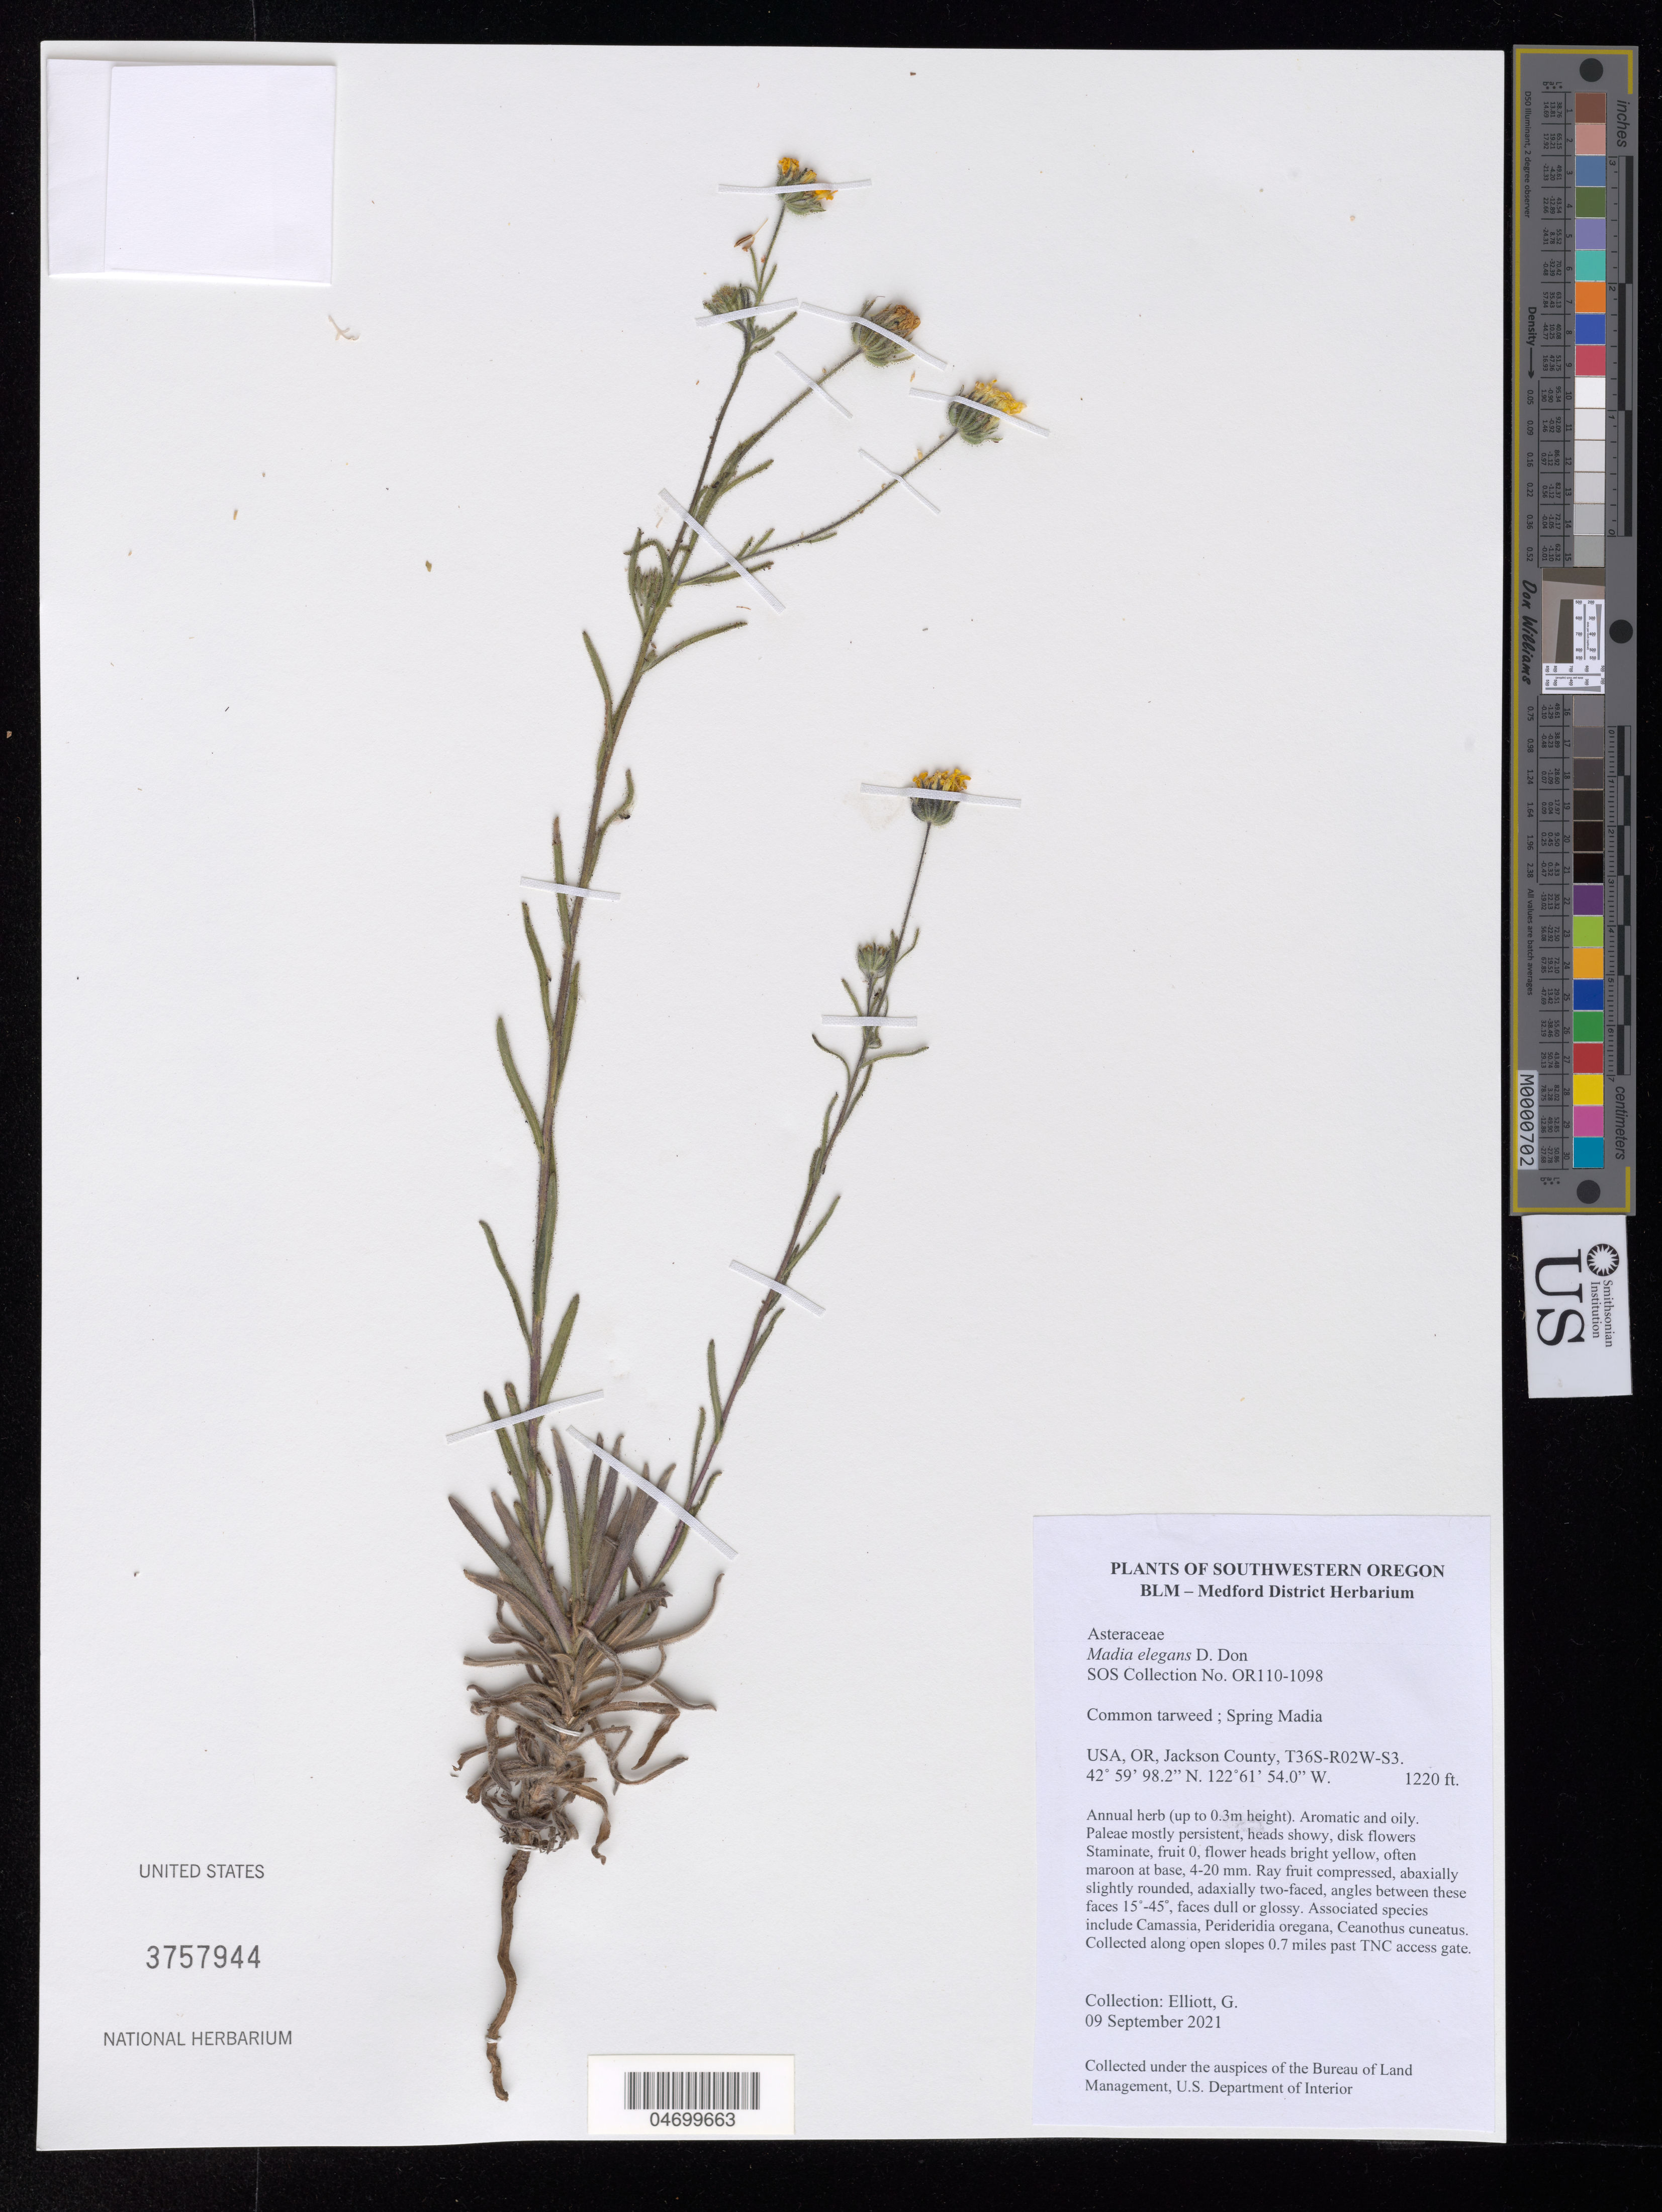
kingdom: Plantae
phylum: Tracheophyta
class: Magnoliopsida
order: Asterales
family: Asteraceae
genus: Madia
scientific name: Madia elegans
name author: (Greene) H.M. Hall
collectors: G. Elliott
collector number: OR110-1098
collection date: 2021-09-09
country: United States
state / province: Oregon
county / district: Jackson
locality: T36S-R02W-S3, 0.7 mi. past TNC access gate.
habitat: With Camassia sp., Perideridia oregana, Ceanothus cuneatus.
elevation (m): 372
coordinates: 42 59 98.2 N, 122 61 54 W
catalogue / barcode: US 3757944